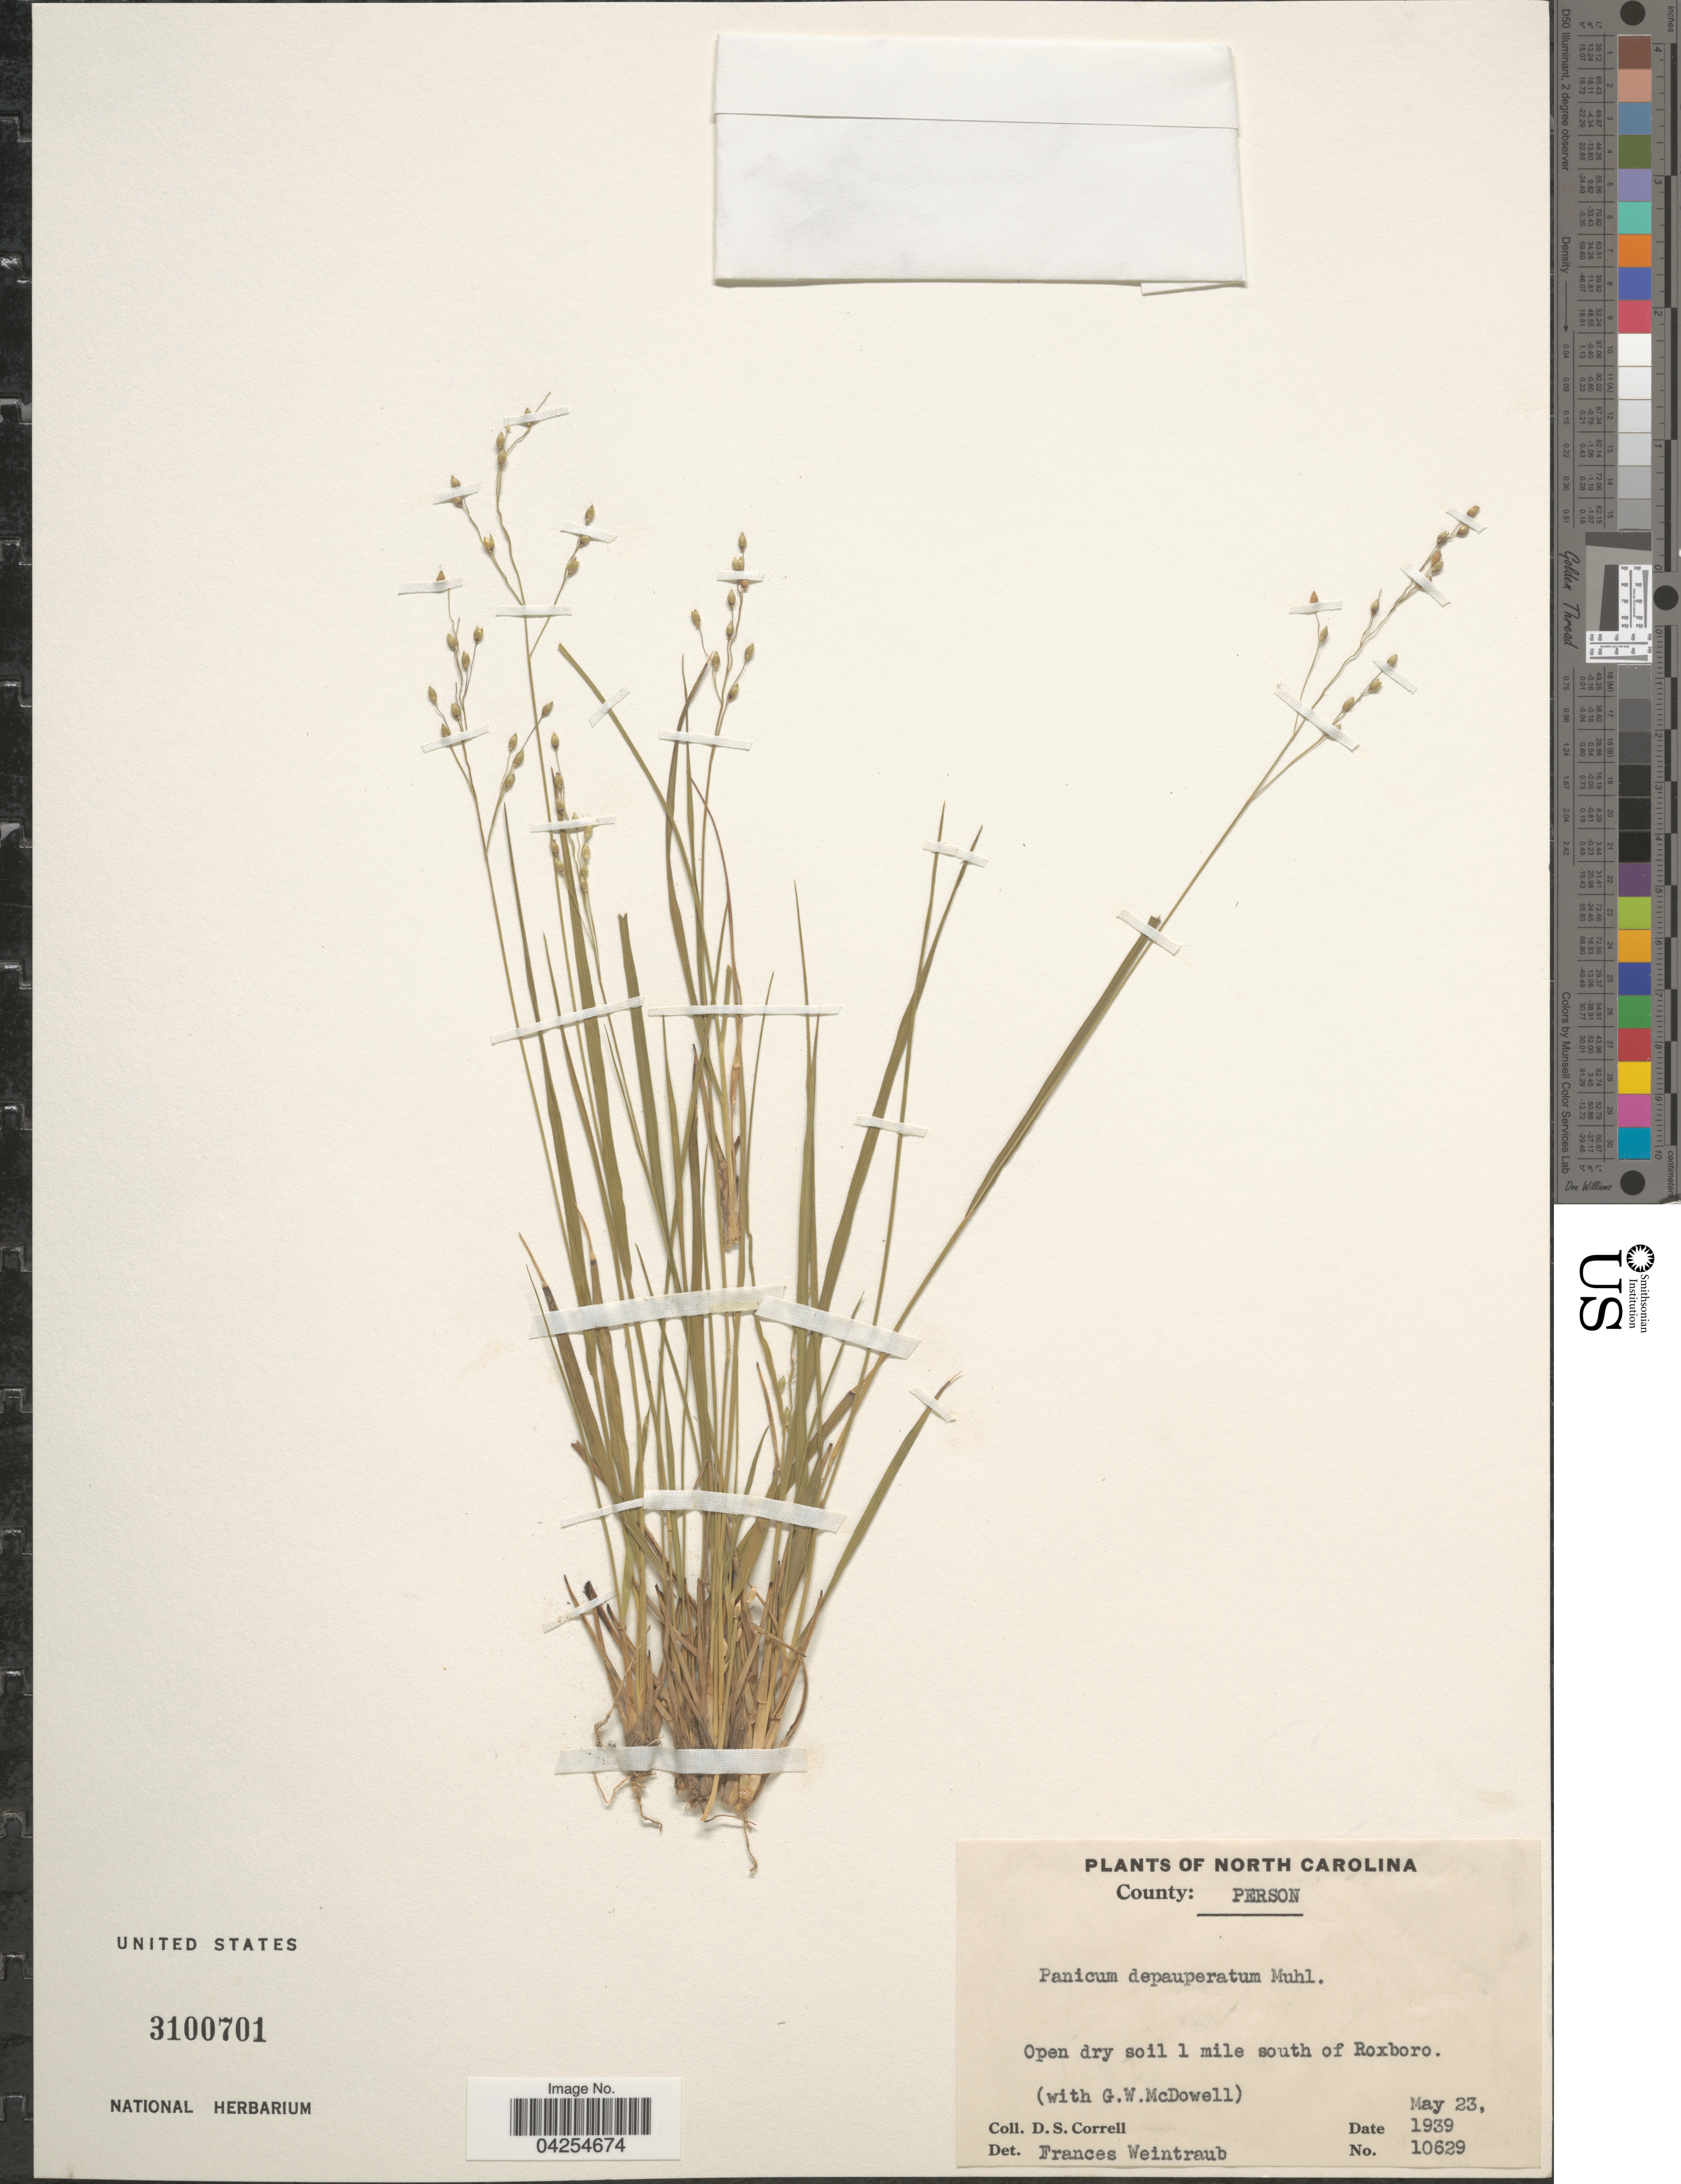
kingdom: Plantae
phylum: Tracheophyta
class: Liliopsida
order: Poales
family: Poaceae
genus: Dichanthelium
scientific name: Dichanthelium depauperatum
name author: (Muhl.) Gould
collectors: D. S. Correll & G. McDowell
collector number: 10629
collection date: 1939-05-23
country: United States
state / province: North Carolina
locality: County: Person. Open dry soil 1 mile south of Roxboro.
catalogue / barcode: US 3100701